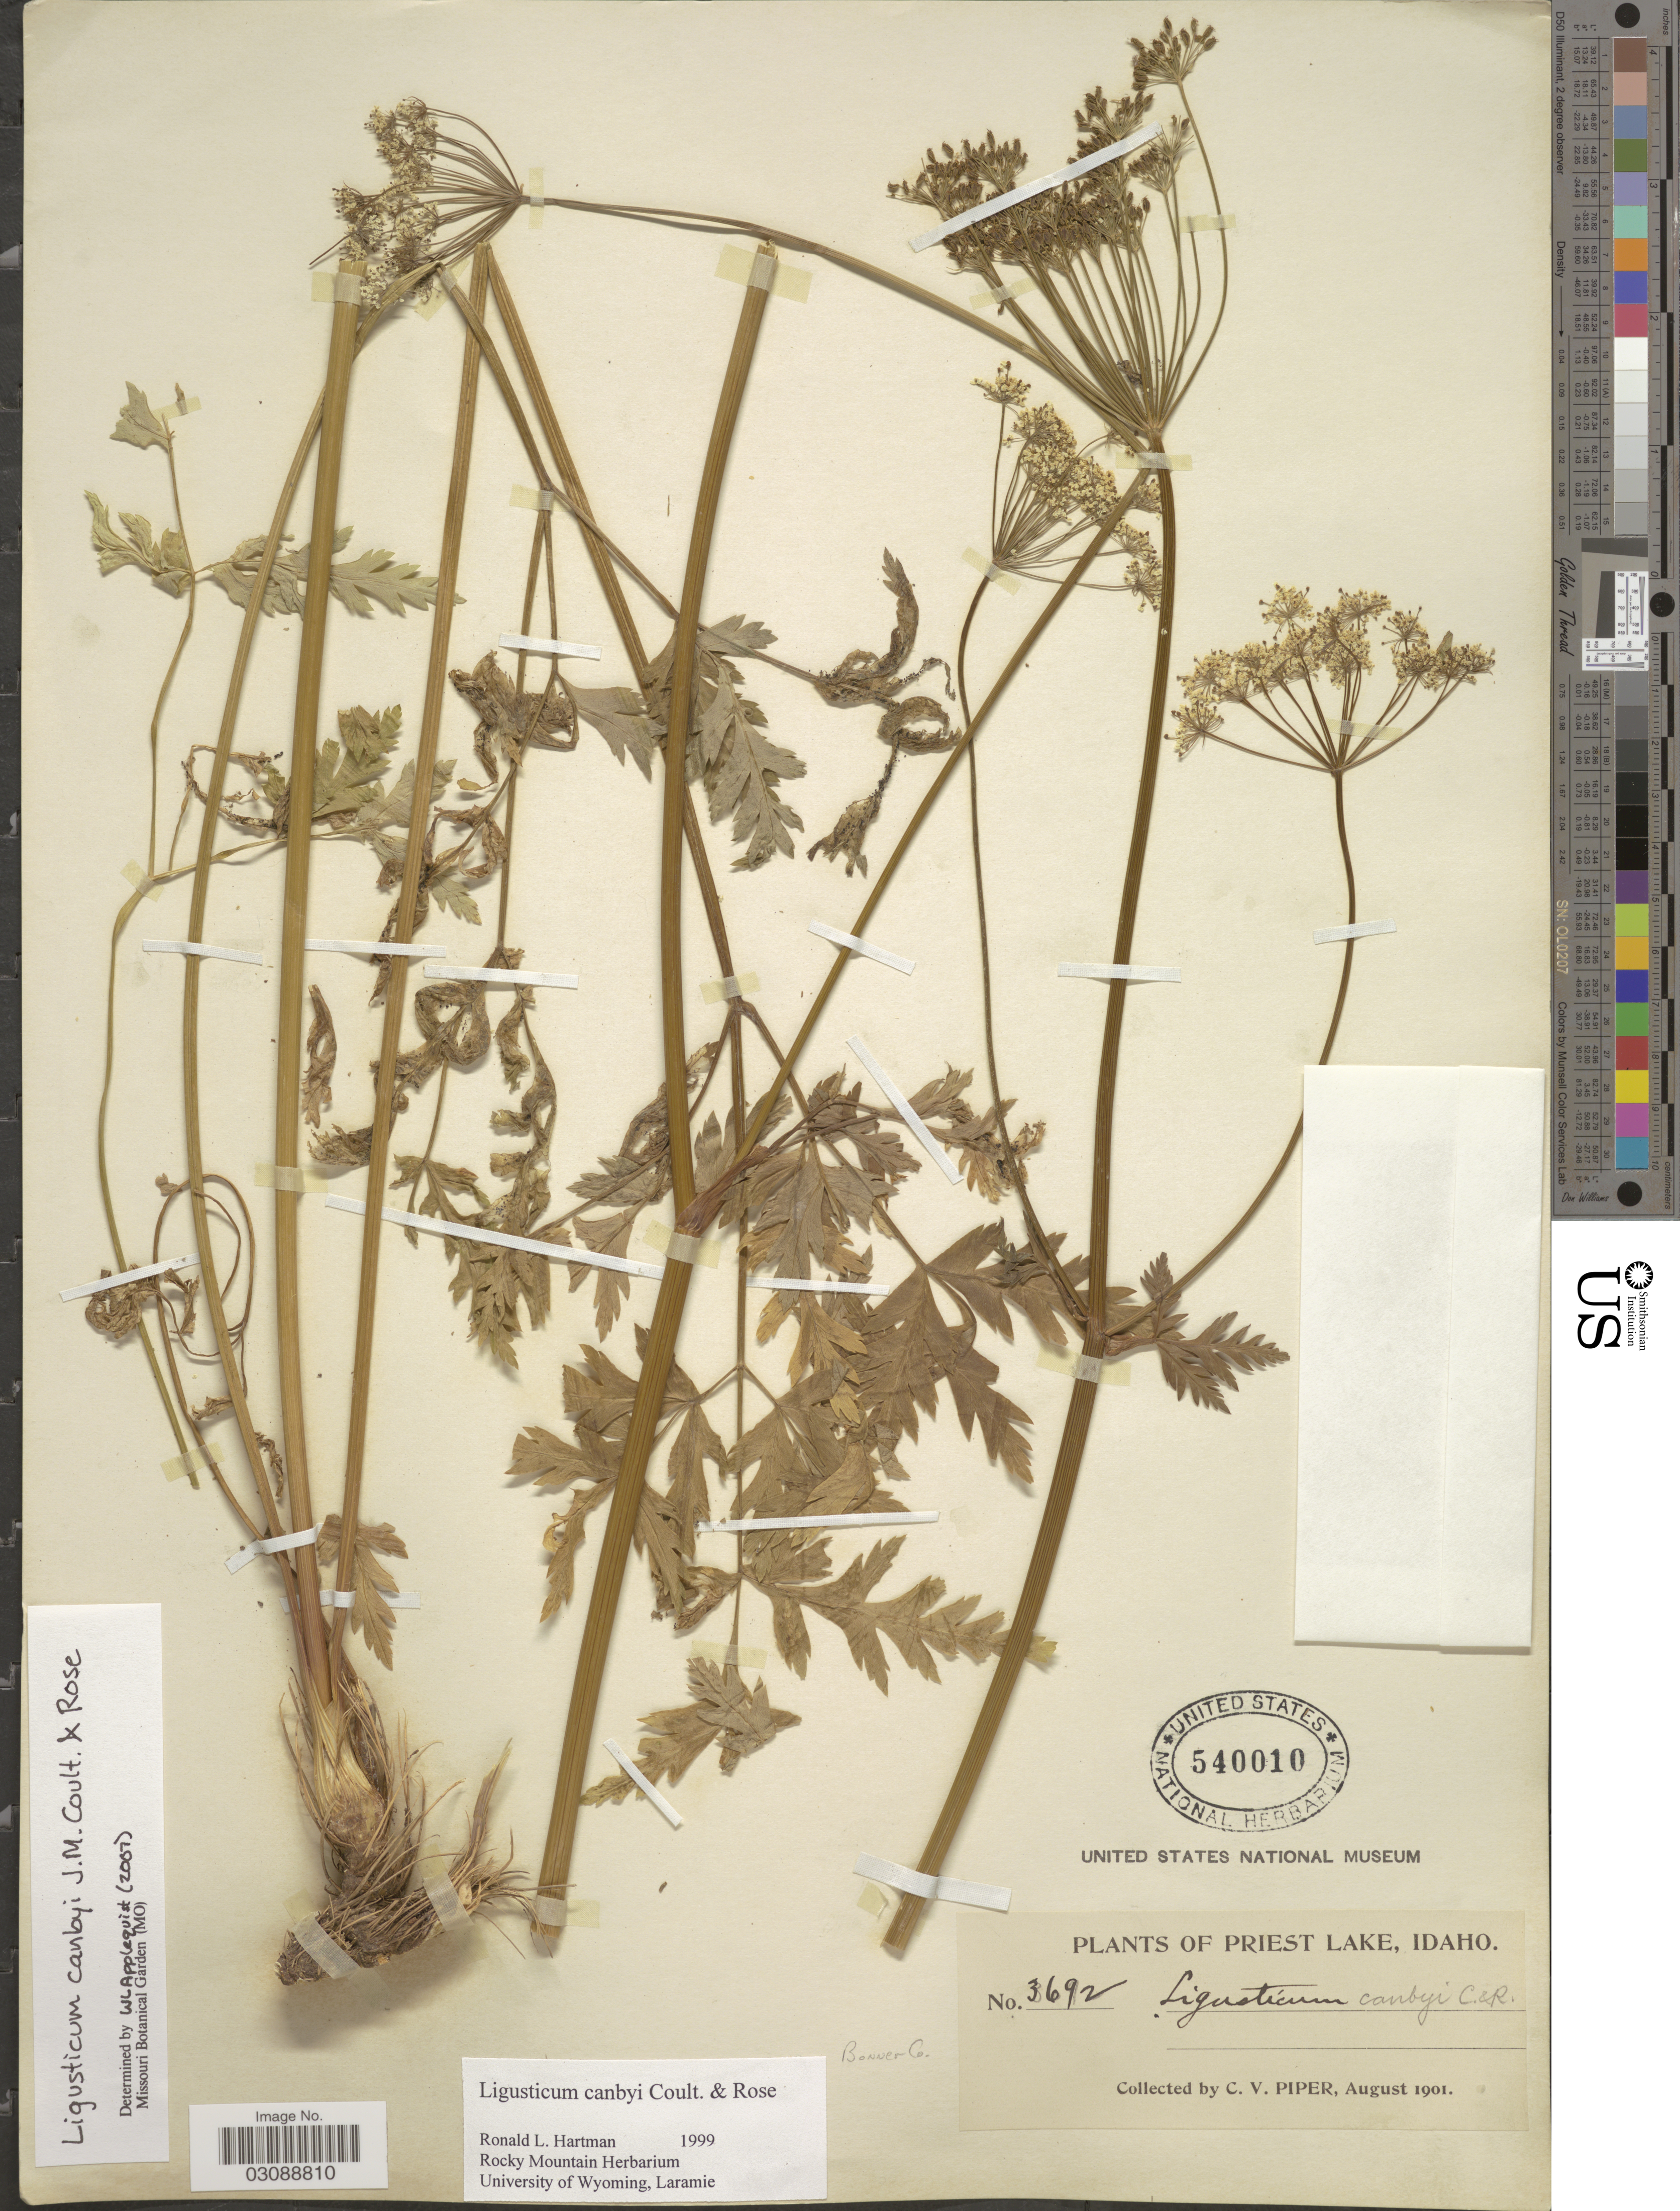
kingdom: Plantae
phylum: Tracheophyta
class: Magnoliopsida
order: Apiales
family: Apiaceae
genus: Ligusticum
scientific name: Ligusticum canbyi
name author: J.M. Coult. & Rose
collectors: C. V. Piper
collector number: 3692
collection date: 1901-08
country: United States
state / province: Idaho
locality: Priest Lake. Bonner Co.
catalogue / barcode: US 540010